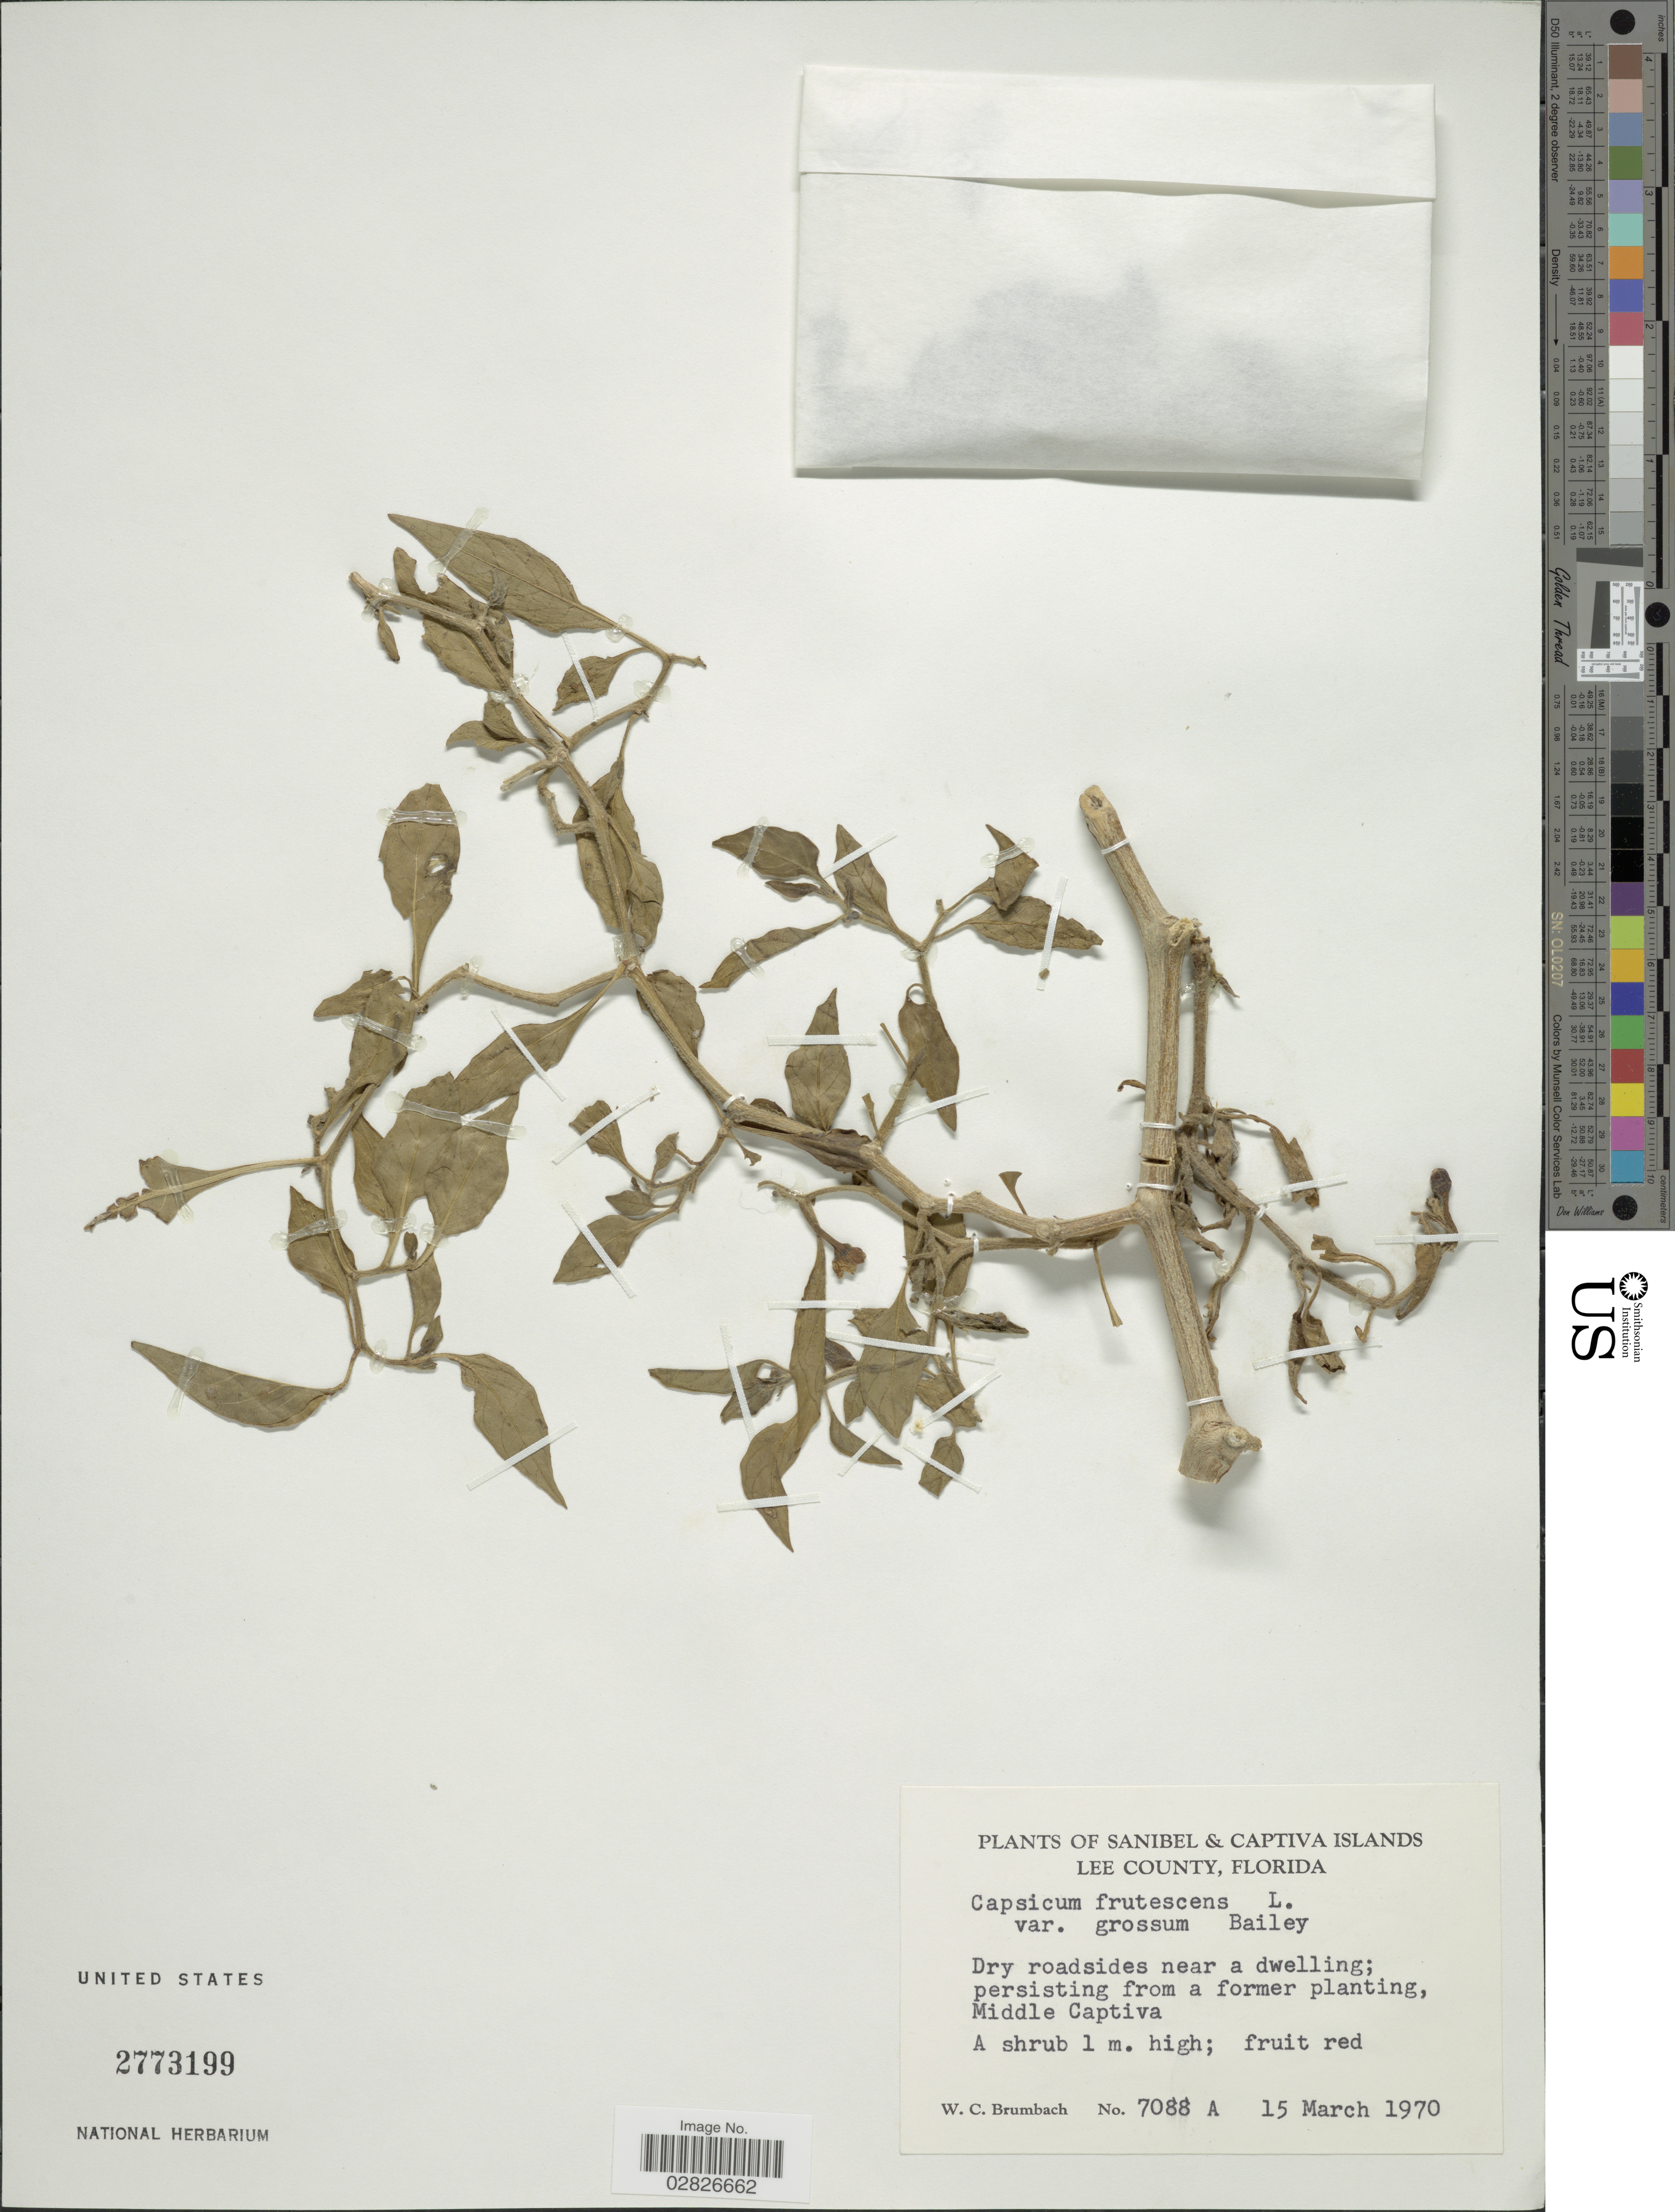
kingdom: Plantae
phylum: Tracheophyta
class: Magnoliopsida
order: Solanales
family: Solanaceae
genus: Capsicum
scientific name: Capsicum frutescens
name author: L.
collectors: W. C. Brumbach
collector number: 7088A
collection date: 1970-03-15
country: United States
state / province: Florida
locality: Captiva Island, Middle Captiva.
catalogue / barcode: US 2773199